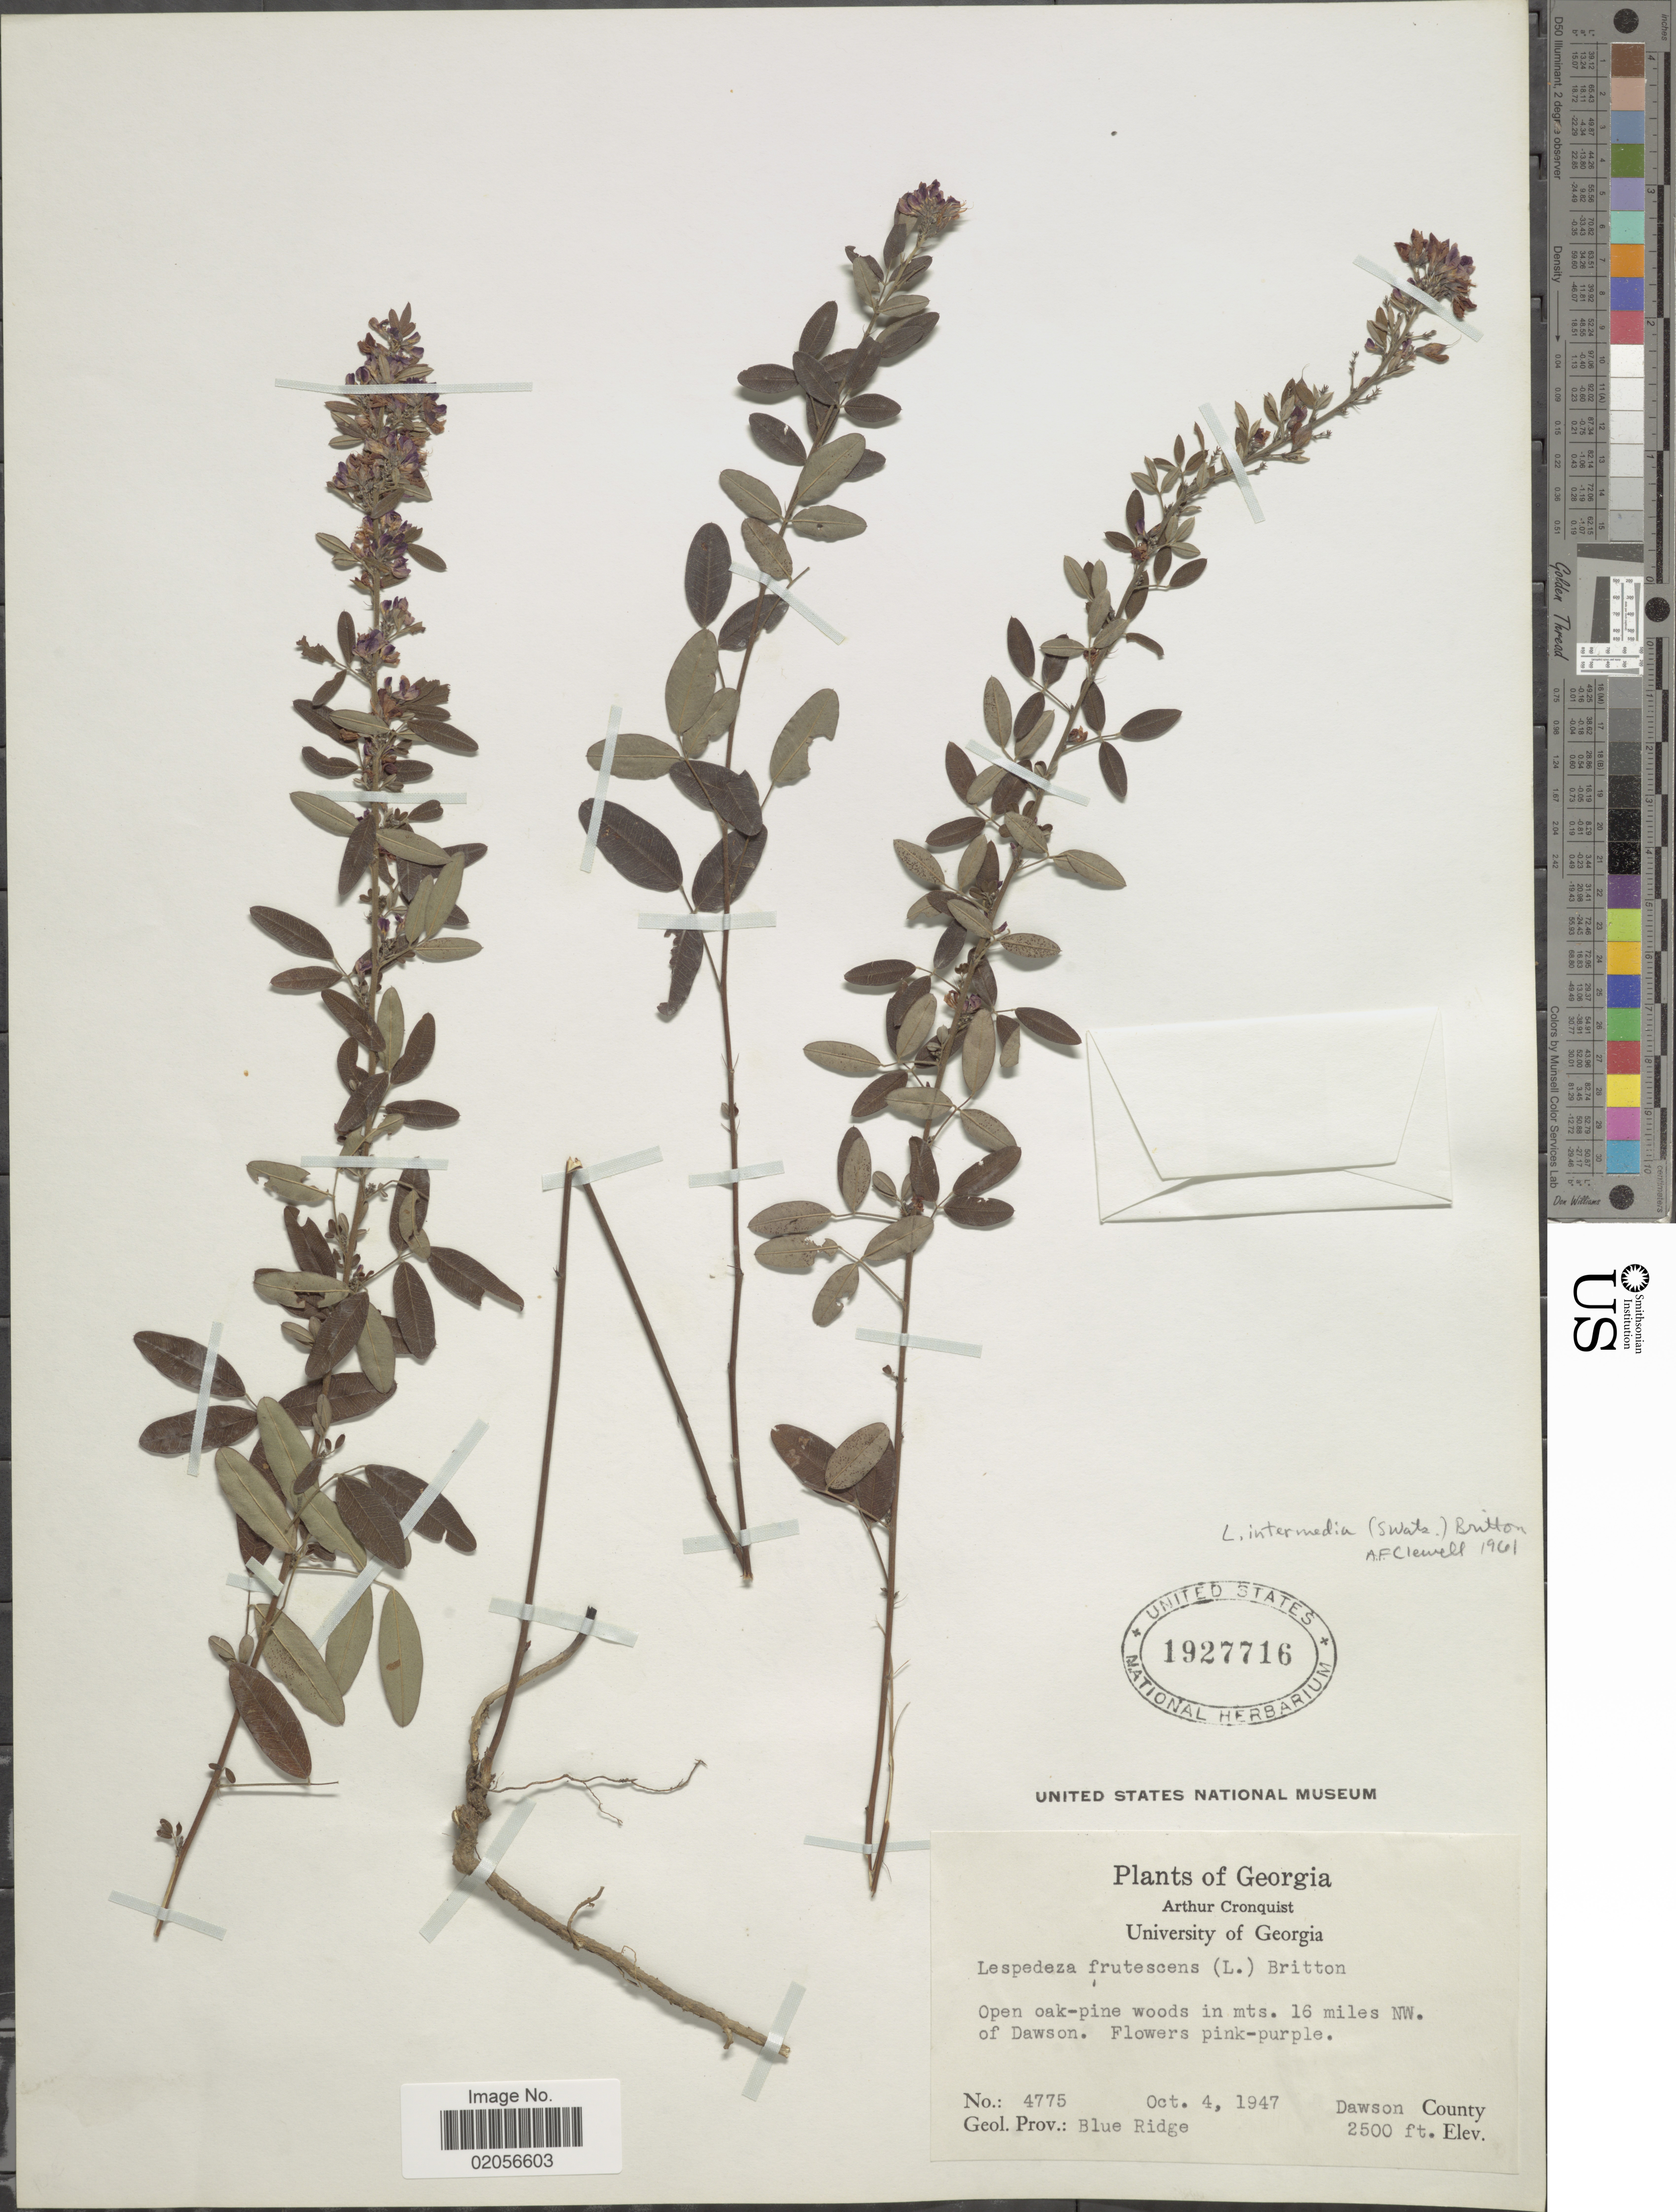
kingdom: Plantae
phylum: Tracheophyta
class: Magnoliopsida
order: Fabales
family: Fabaceae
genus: Lespedeza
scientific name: Lespedeza intermedia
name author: (S. Watson) Britton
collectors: A. J. Cronquist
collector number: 4775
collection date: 1947-10-04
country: United States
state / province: Georgia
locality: Open oak-pin woods in mts. 16 mile NW of Dawson, Dawson County, Geol. Prov: Blue Ridge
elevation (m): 762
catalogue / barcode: US 1927716